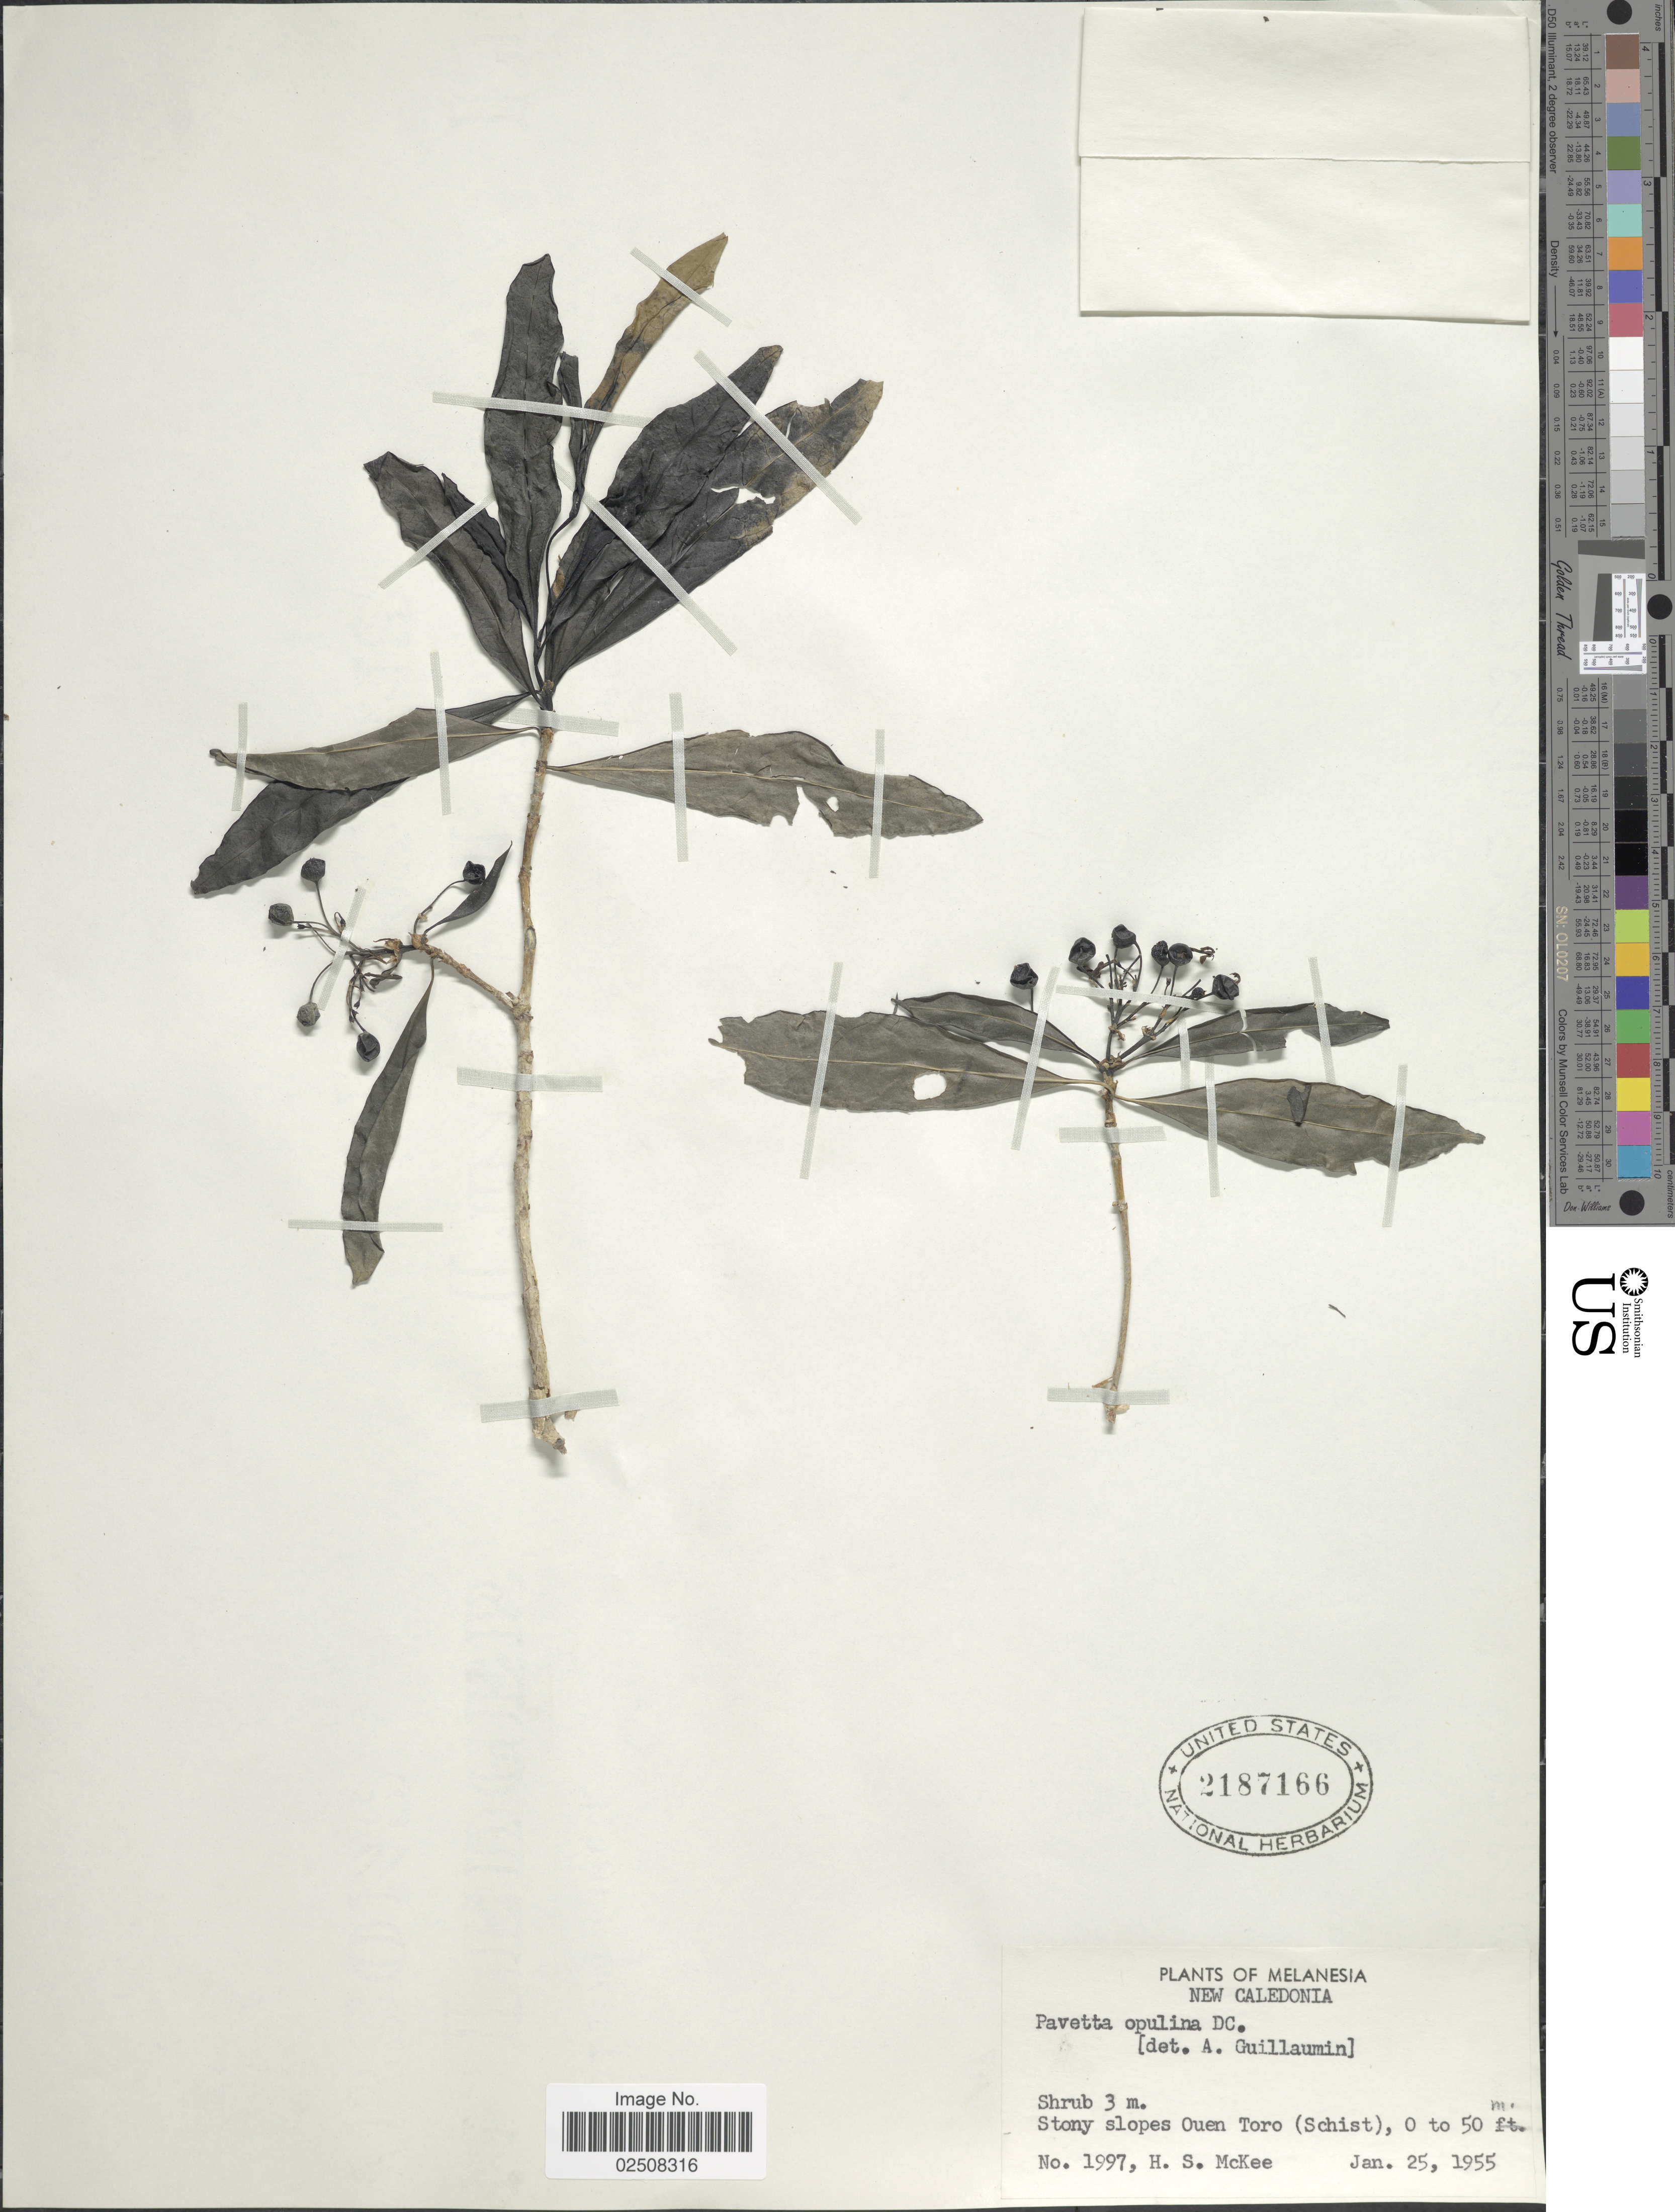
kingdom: Plantae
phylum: Tracheophyta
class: Magnoliopsida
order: Gentianales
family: Rubiaceae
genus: Pavetta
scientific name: Pavetta opulina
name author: (G. Forst.) DC.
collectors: H. S. McKee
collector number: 1997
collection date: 1955-01-25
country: New Caledonia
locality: Melanesia, Stony slopes Ouen Toro (Schist)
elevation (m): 0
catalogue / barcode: US 2187166